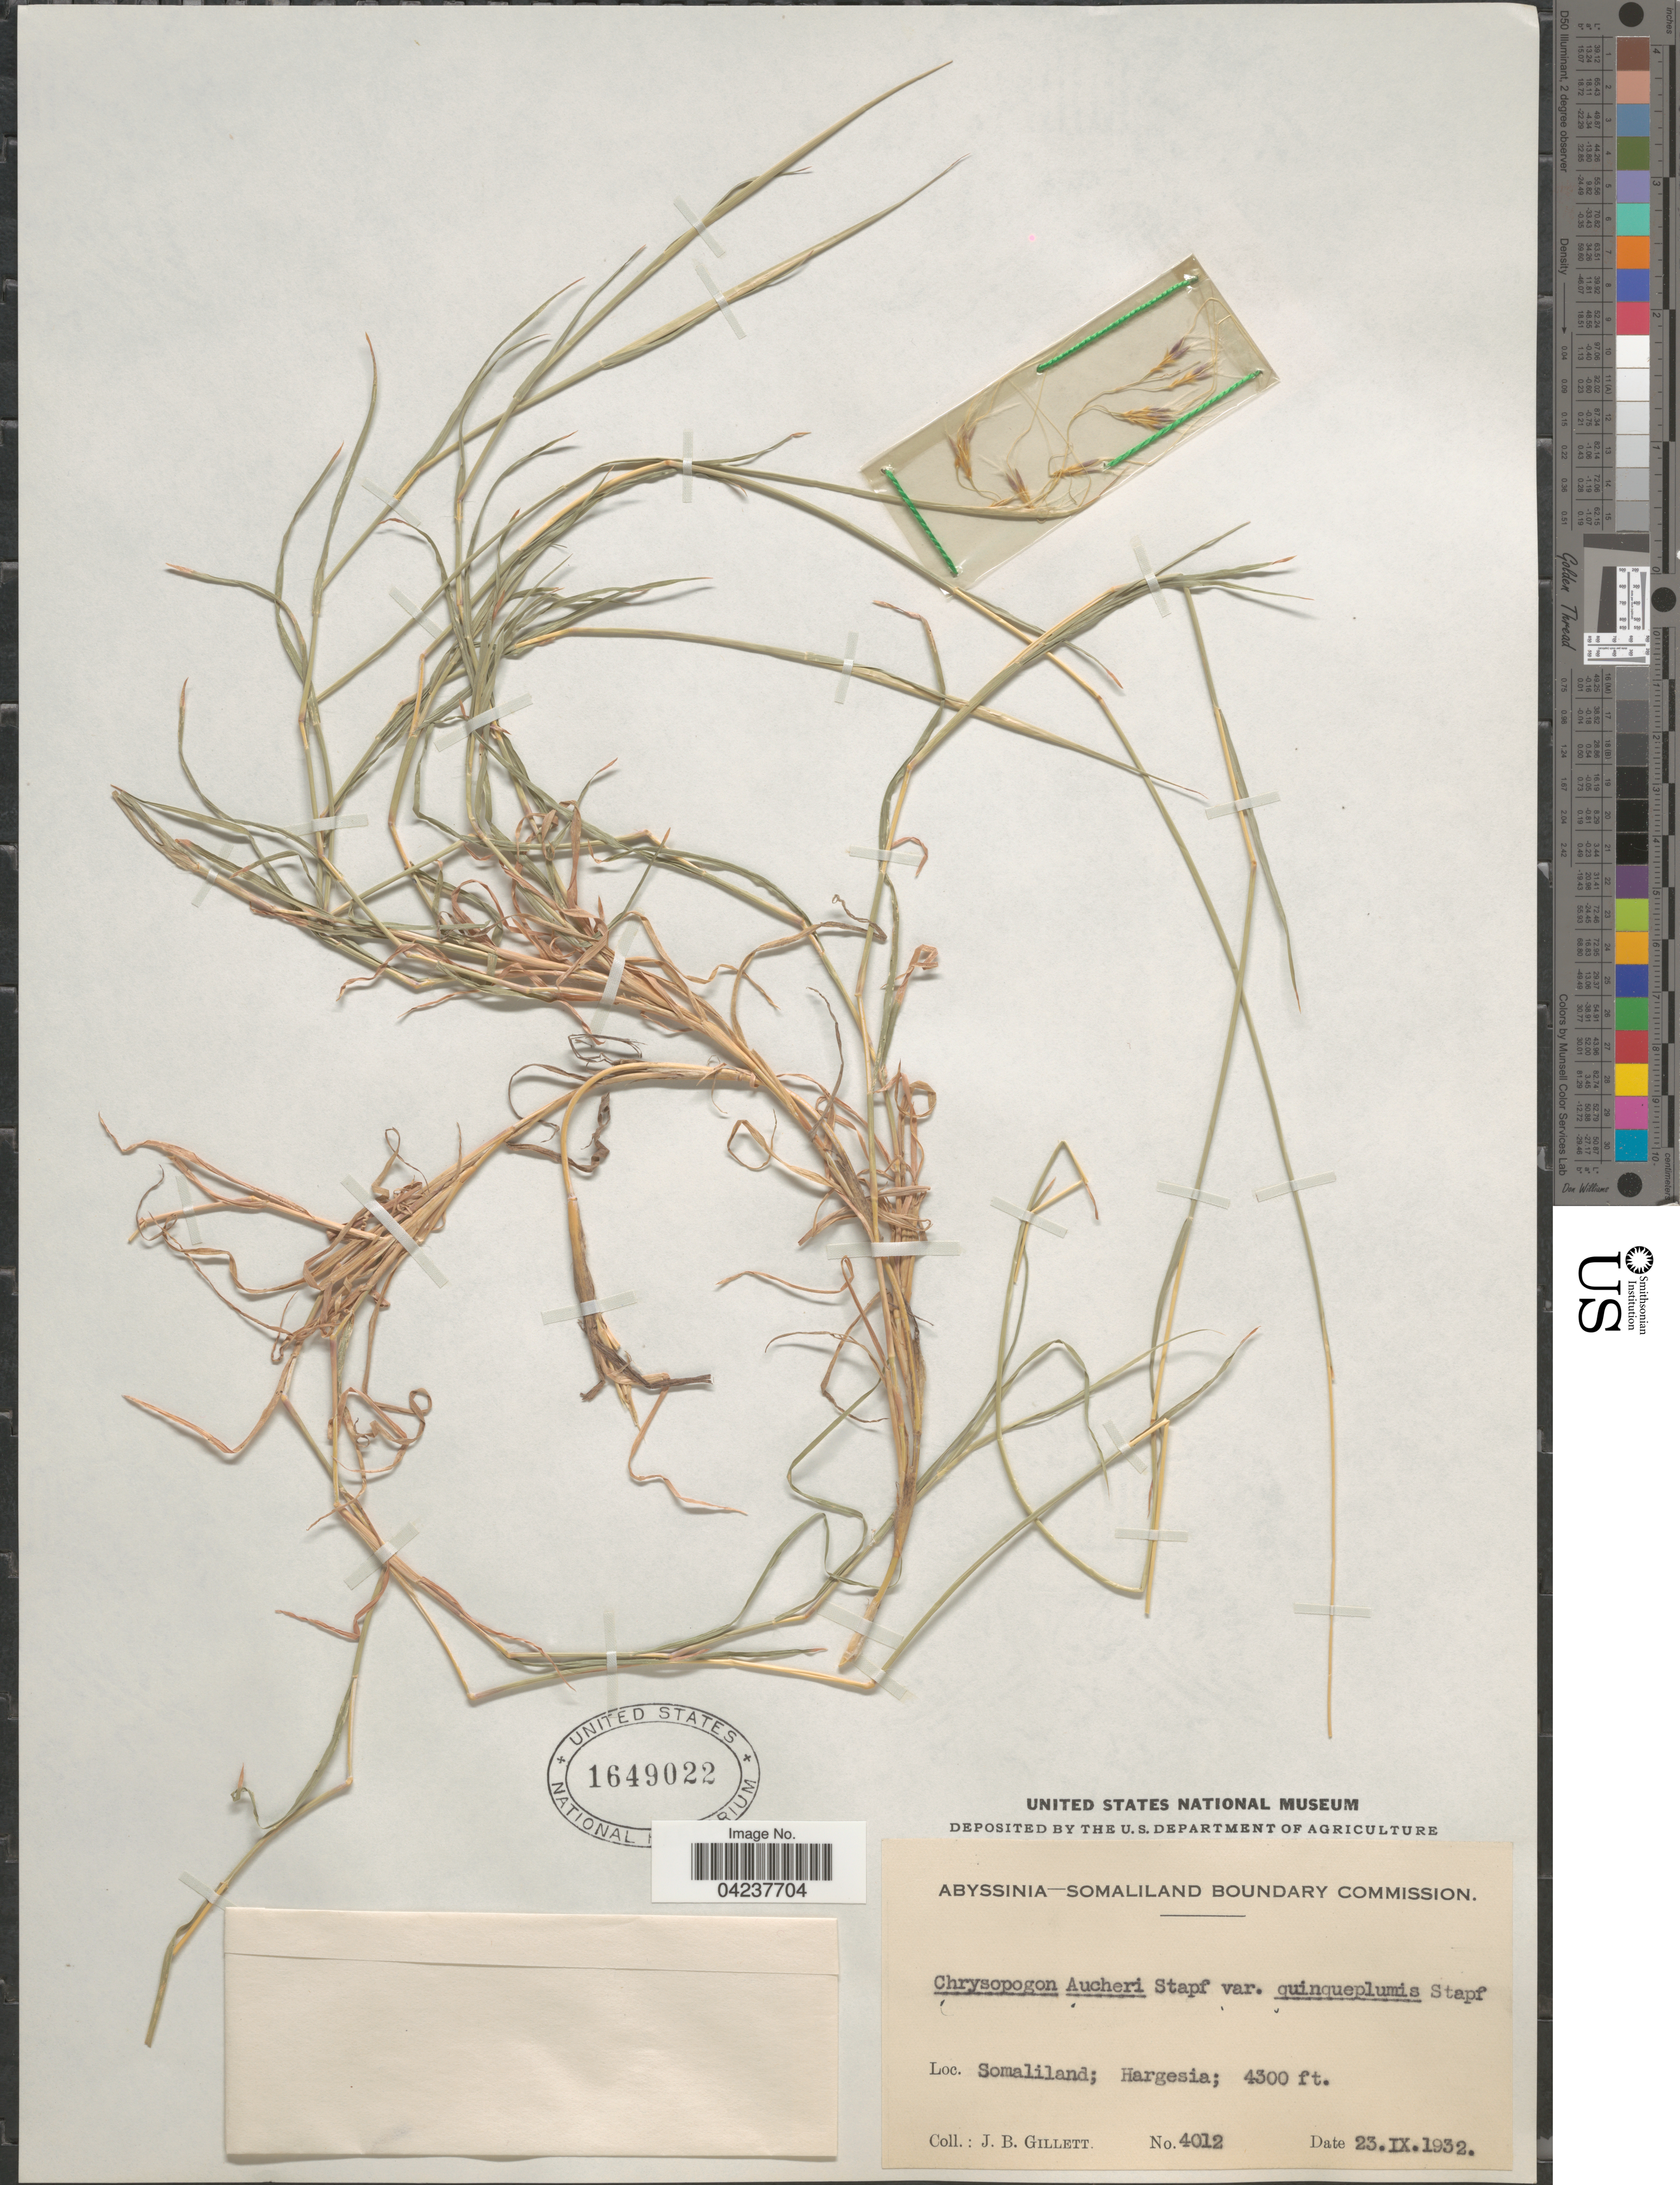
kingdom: Plantae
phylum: Tracheophyta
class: Liliopsida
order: Poales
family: Poaceae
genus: Chrysopogon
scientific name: Chrysopogon plumulosus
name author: Hochst.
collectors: J. B. Gillett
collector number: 4012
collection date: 1932-09-23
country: Somalia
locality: Somaliland; Hargesia.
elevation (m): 1311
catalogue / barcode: US 1649022